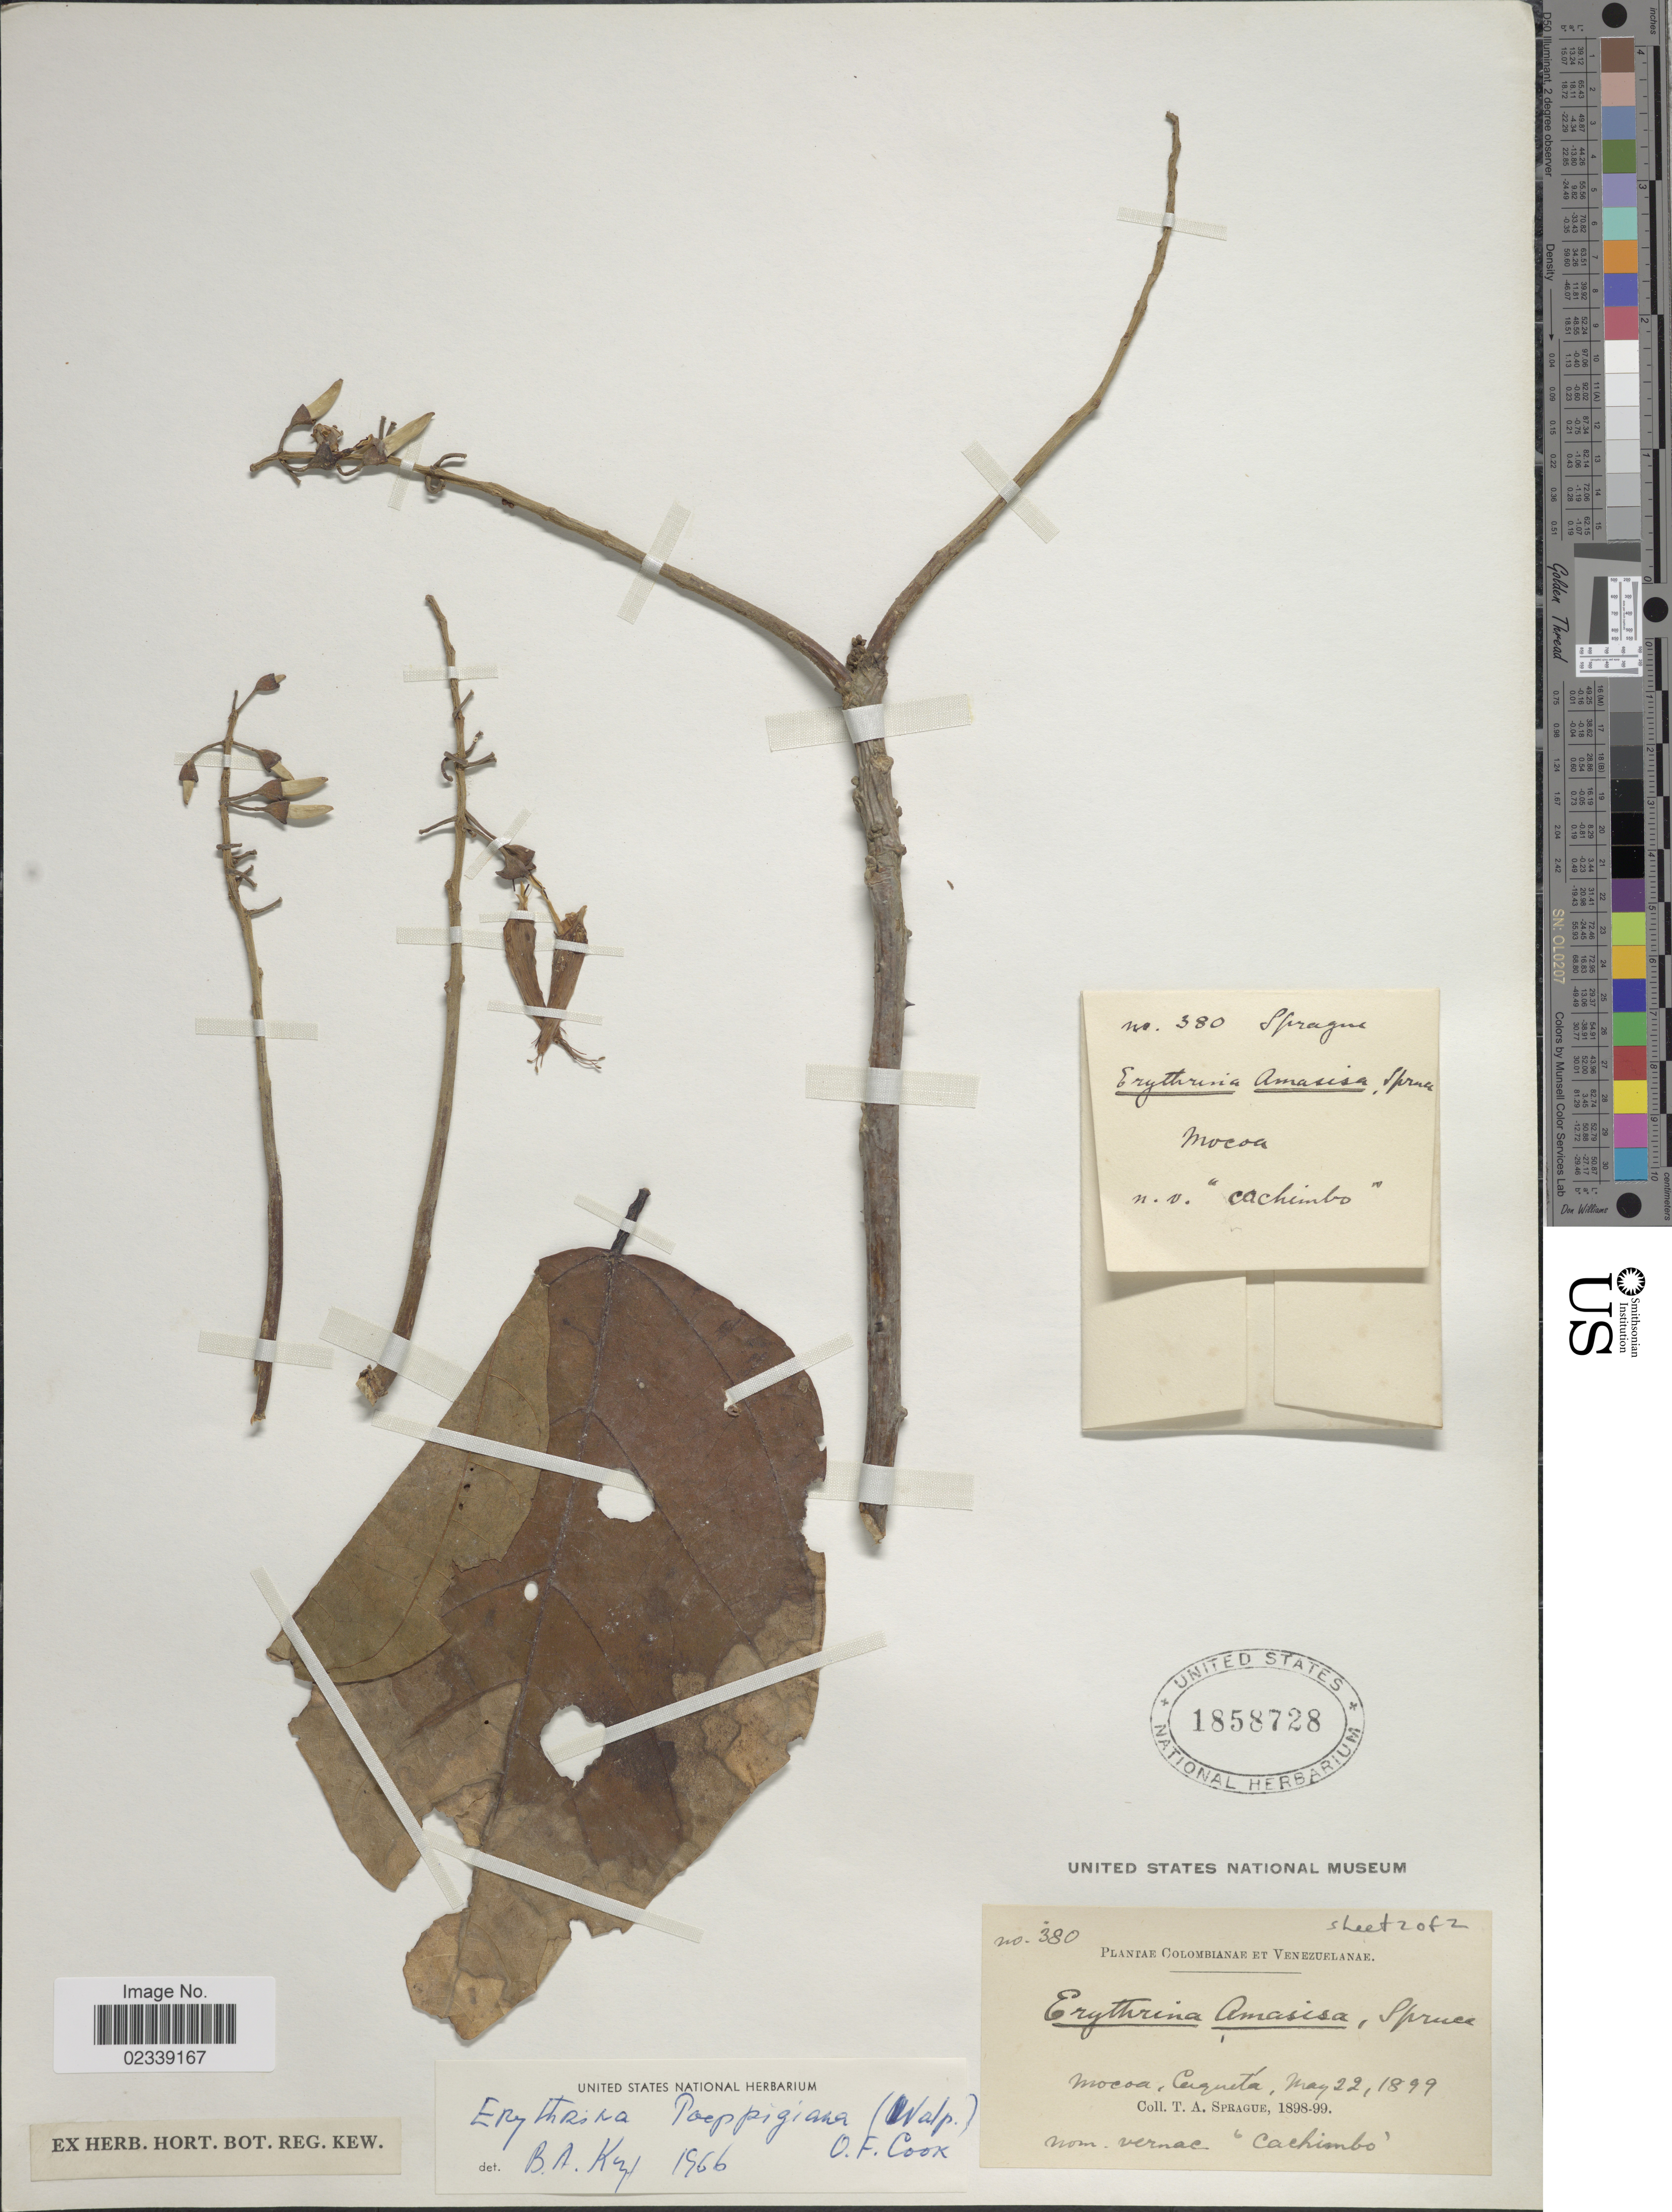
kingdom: Plantae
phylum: Tracheophyta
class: Magnoliopsida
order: Fabales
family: Fabaceae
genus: Erythrina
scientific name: Erythrina poeppigiana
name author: (Walp.) O.F. Cook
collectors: T. A. Sprague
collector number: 380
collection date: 1899-05-22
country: Colombia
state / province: Caquetá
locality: Mocoa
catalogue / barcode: US 1858728